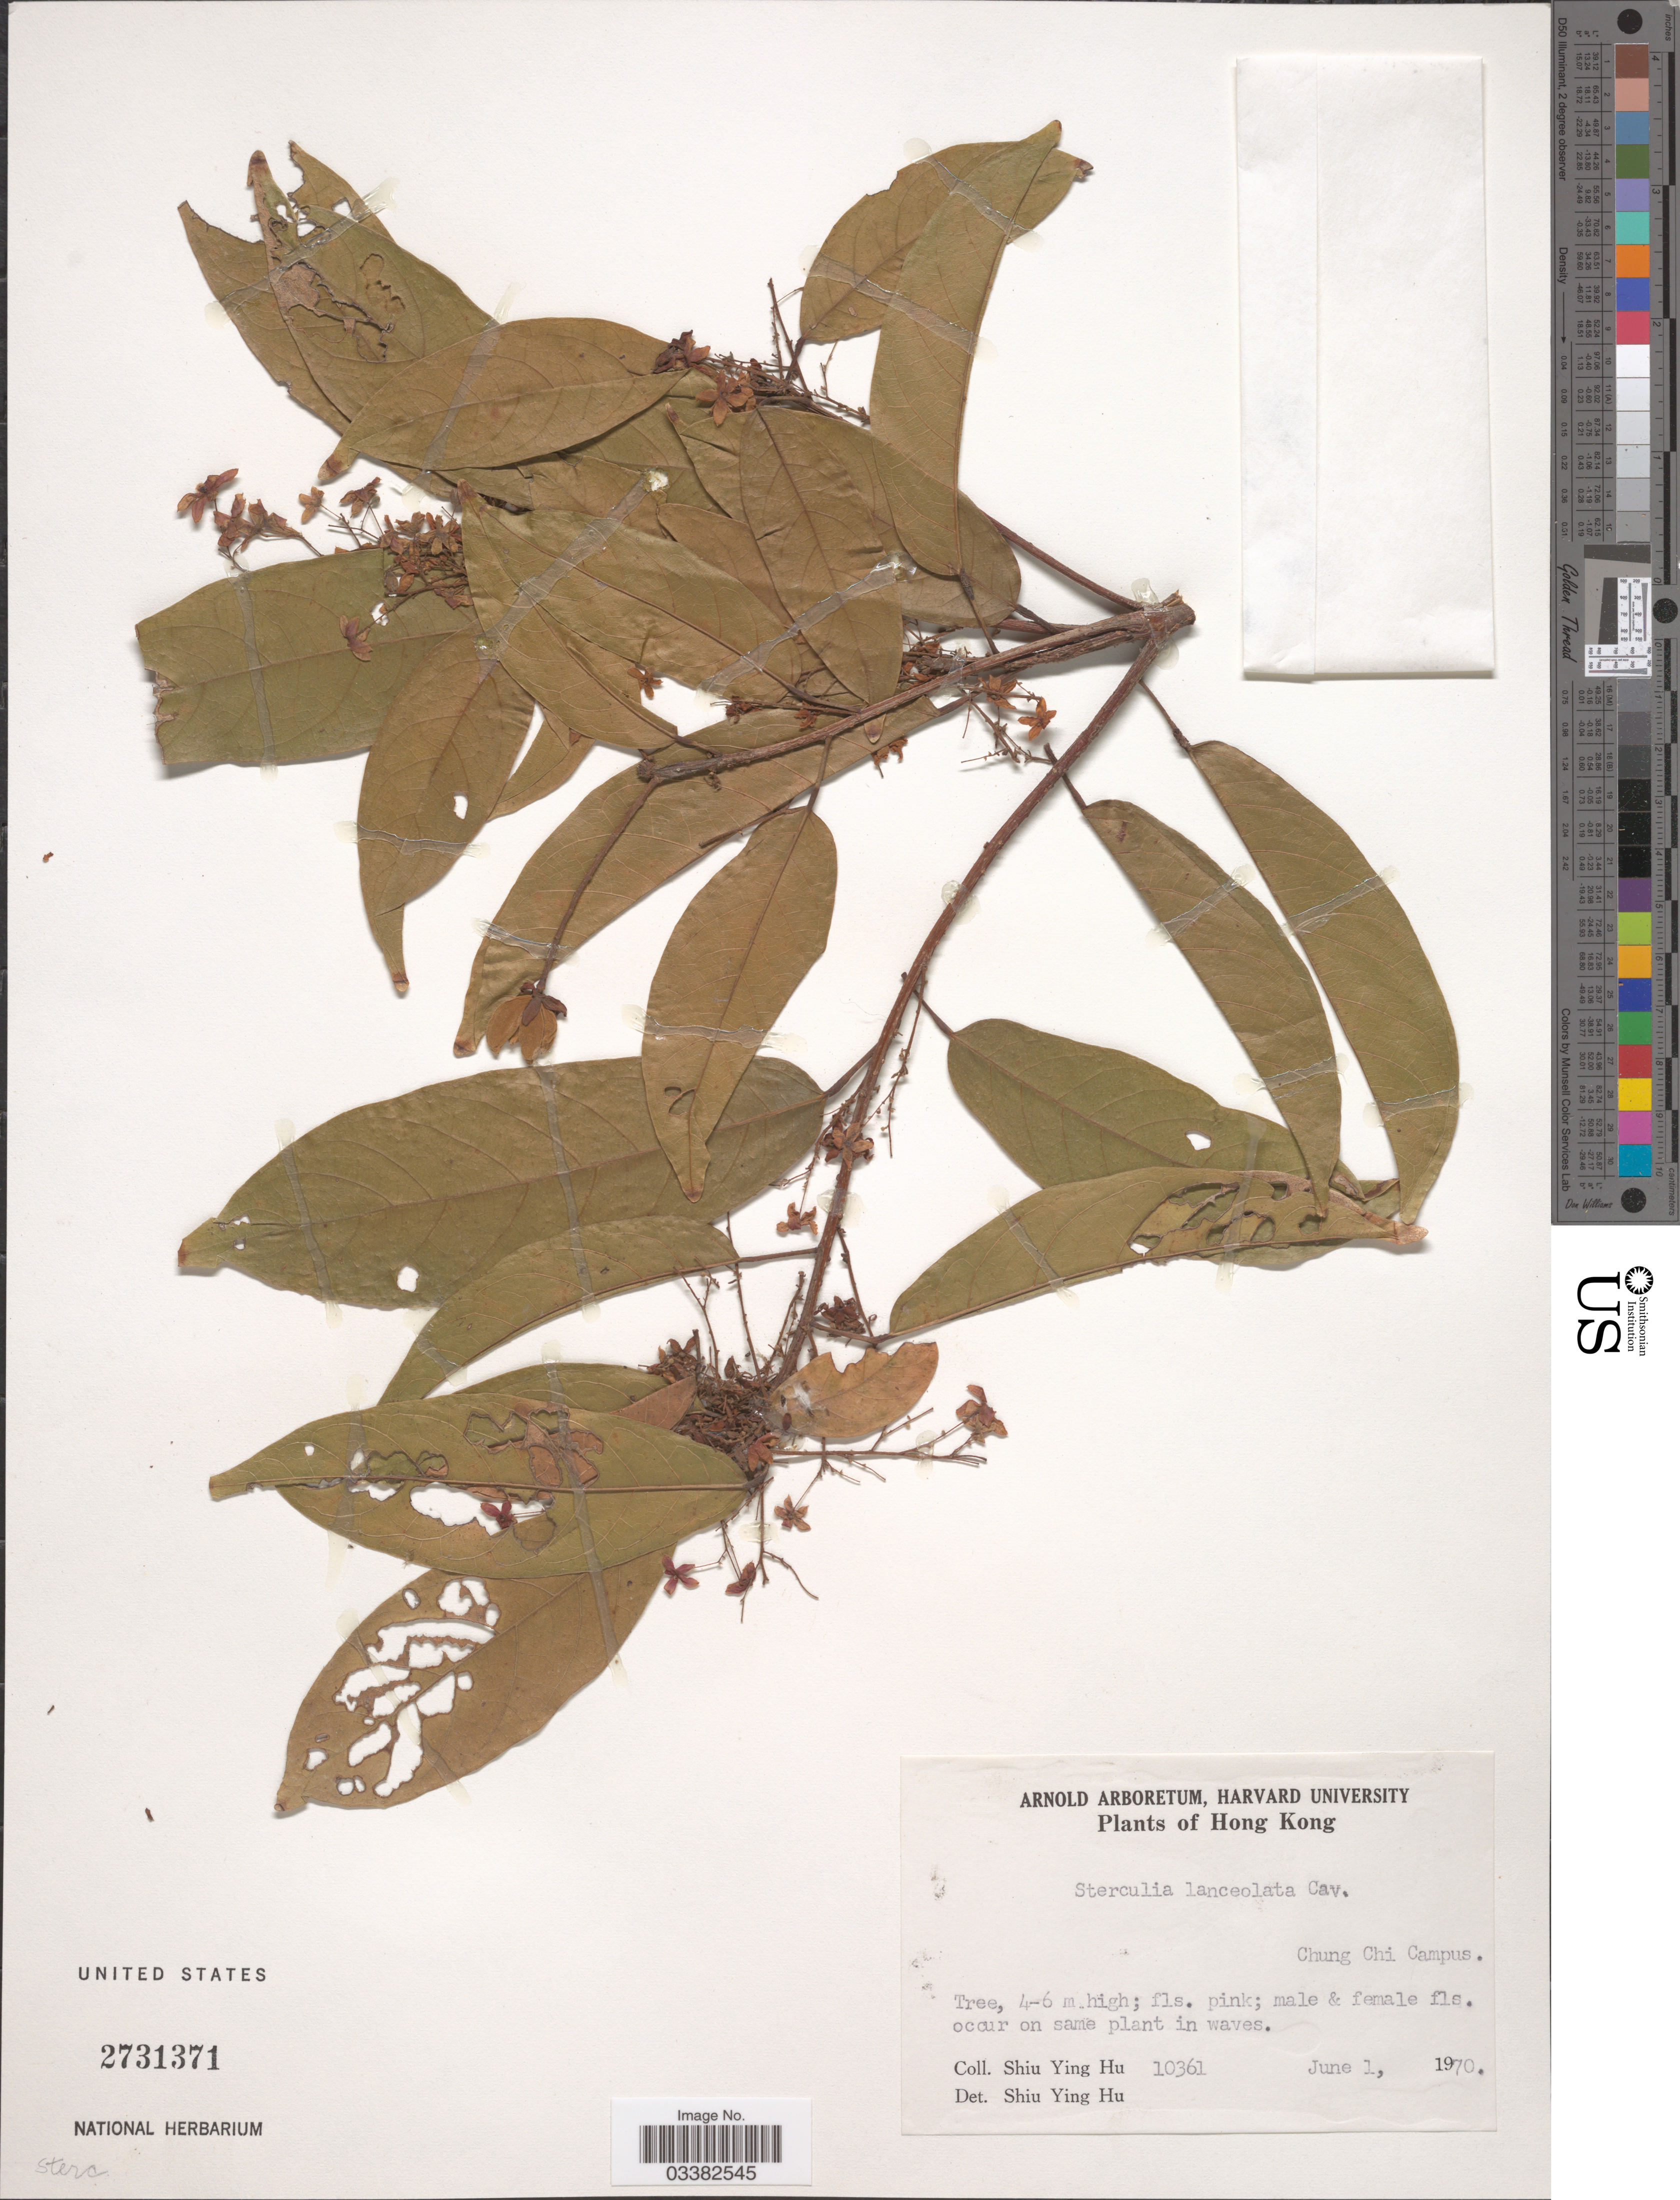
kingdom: Plantae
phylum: Tracheophyta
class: Magnoliopsida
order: Malvales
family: Malvaceae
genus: Sterculia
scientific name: Sterculia lanceolata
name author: Cav.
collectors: S. Y. Hu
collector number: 10361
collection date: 1970-06-01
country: China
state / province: Hong Kong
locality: Chung Chi Campus.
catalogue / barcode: US 2731371